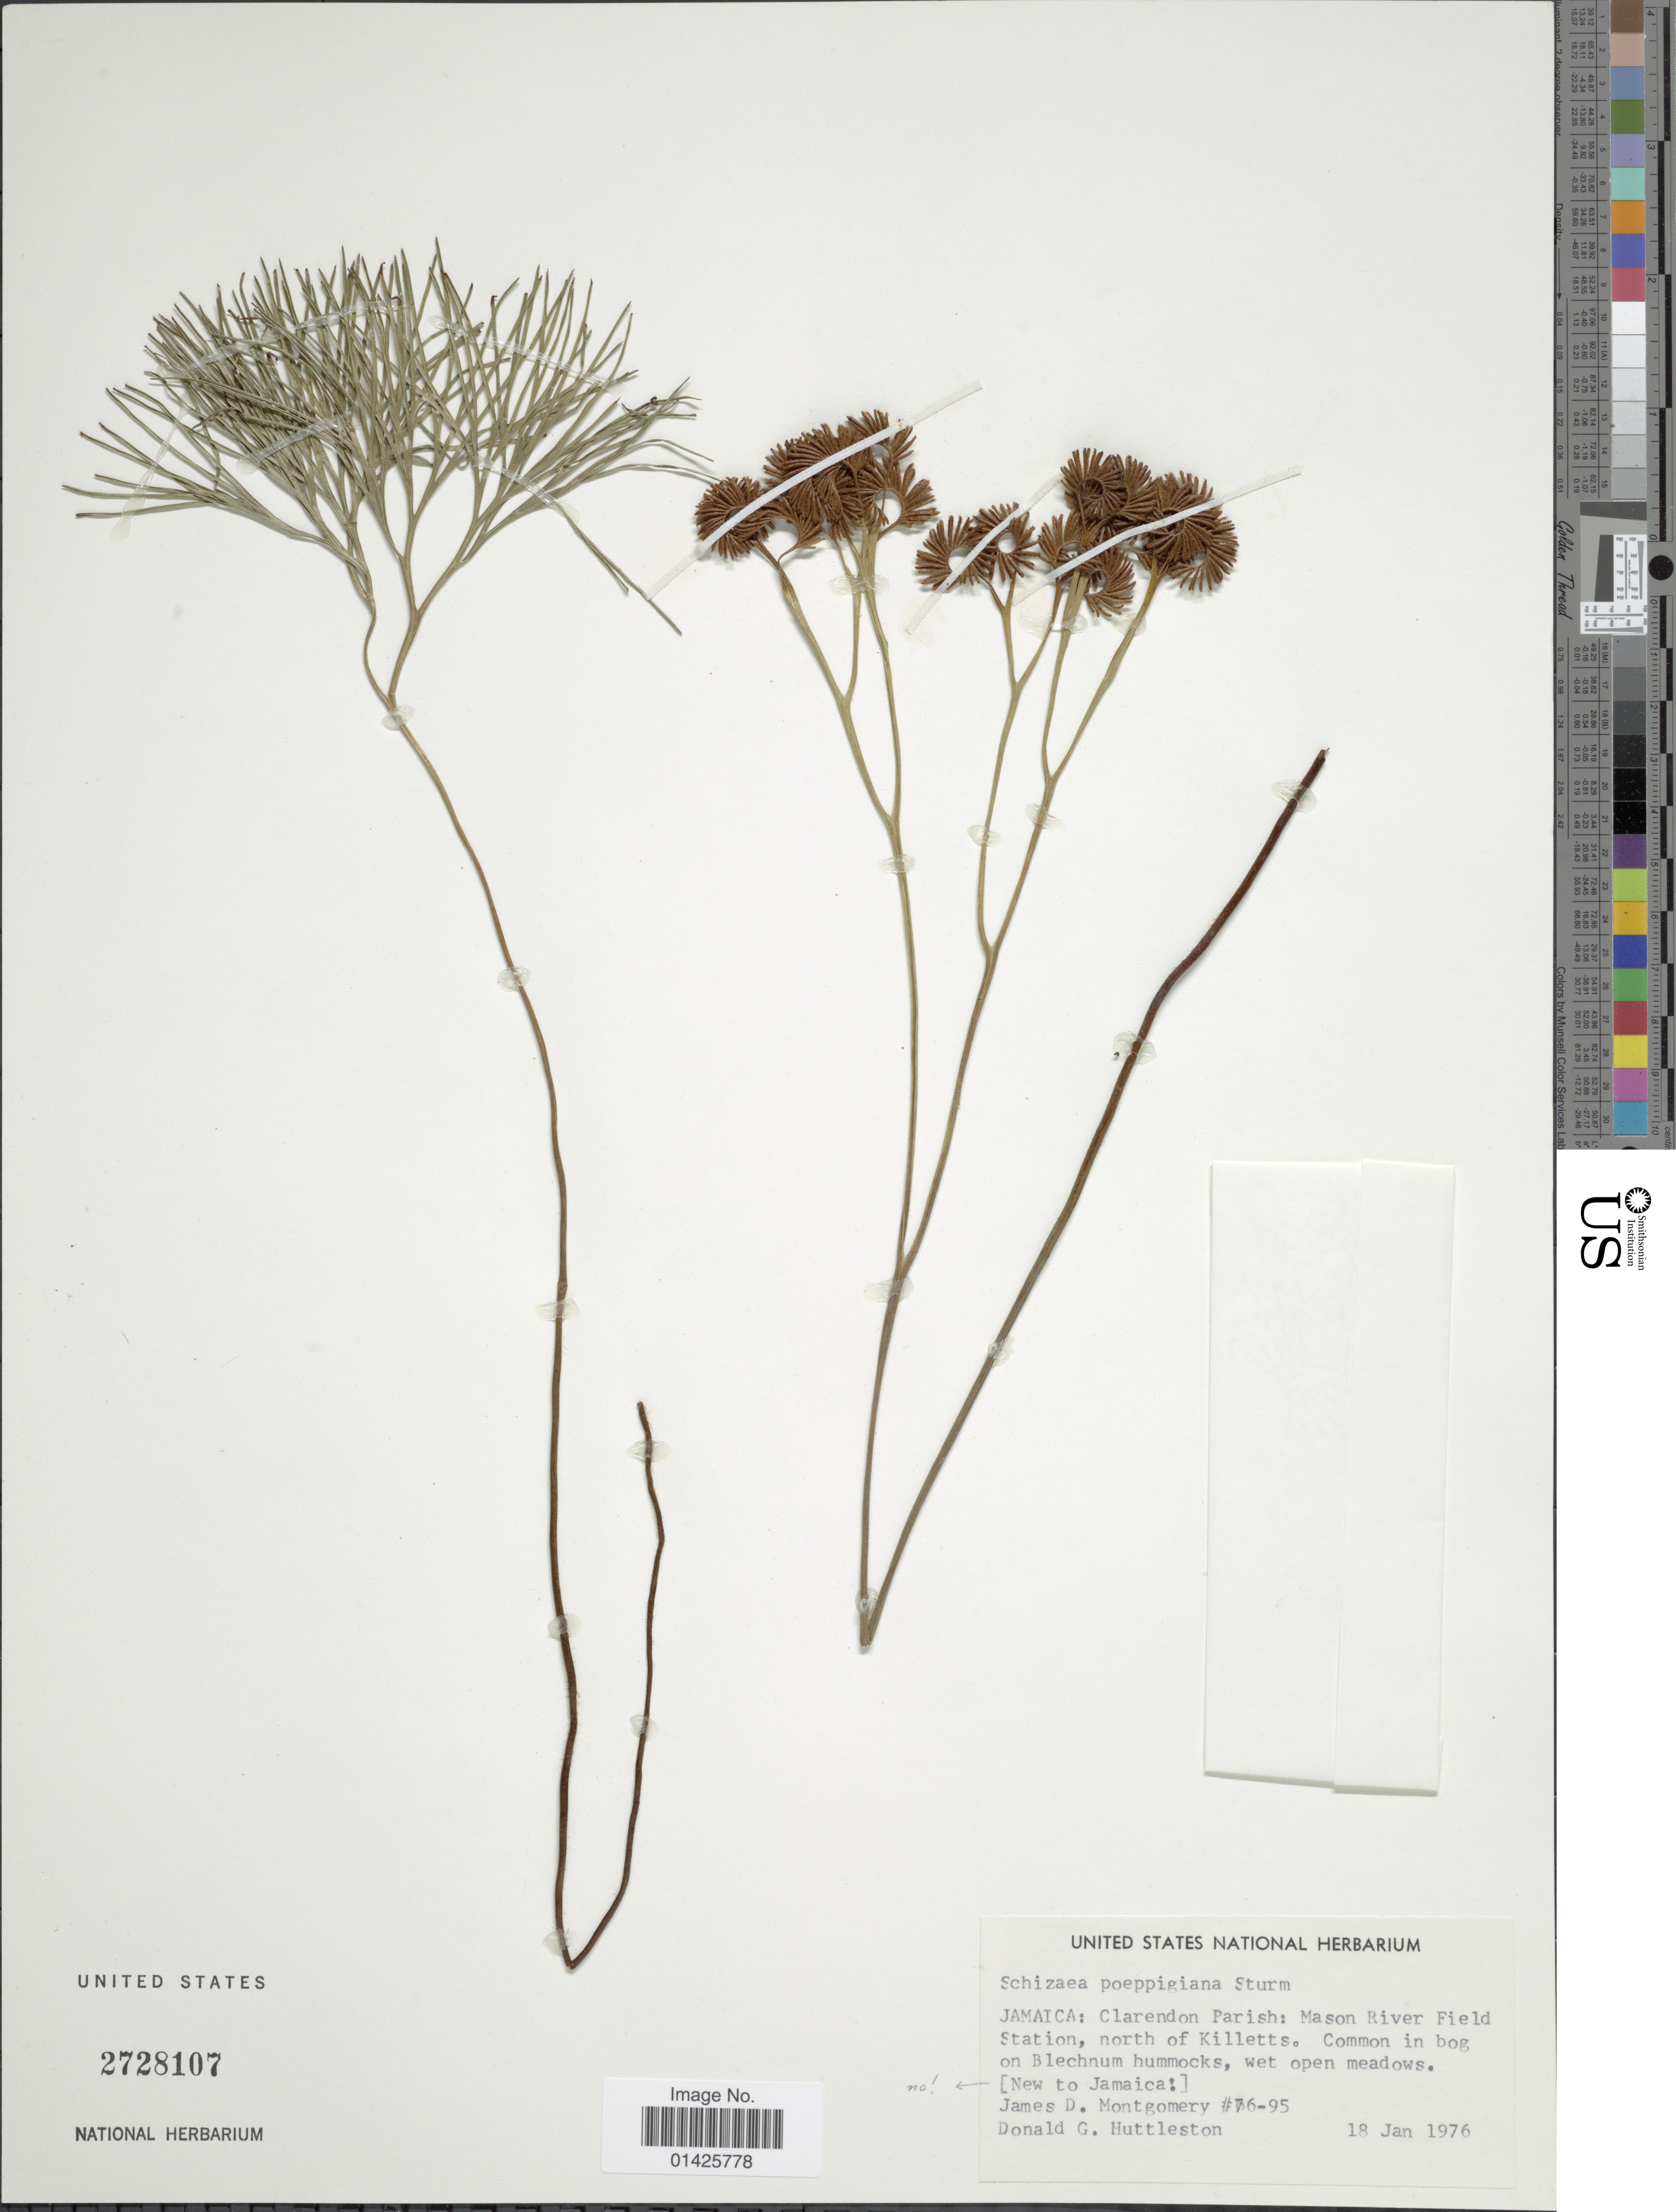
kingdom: Plantae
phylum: Tracheophyta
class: Polypodiopsida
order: Schizaeales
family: Schizaeaceae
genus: Schizaea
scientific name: Schizaea poeppigiana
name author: J.W. Sturm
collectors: J. Montgomery & D. G. Huttleston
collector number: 76-95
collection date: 1976-01-18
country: Jamaica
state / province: Clarendon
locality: Clarendon Parish: Mason River Field Station, north of Killetts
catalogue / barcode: US 2728107